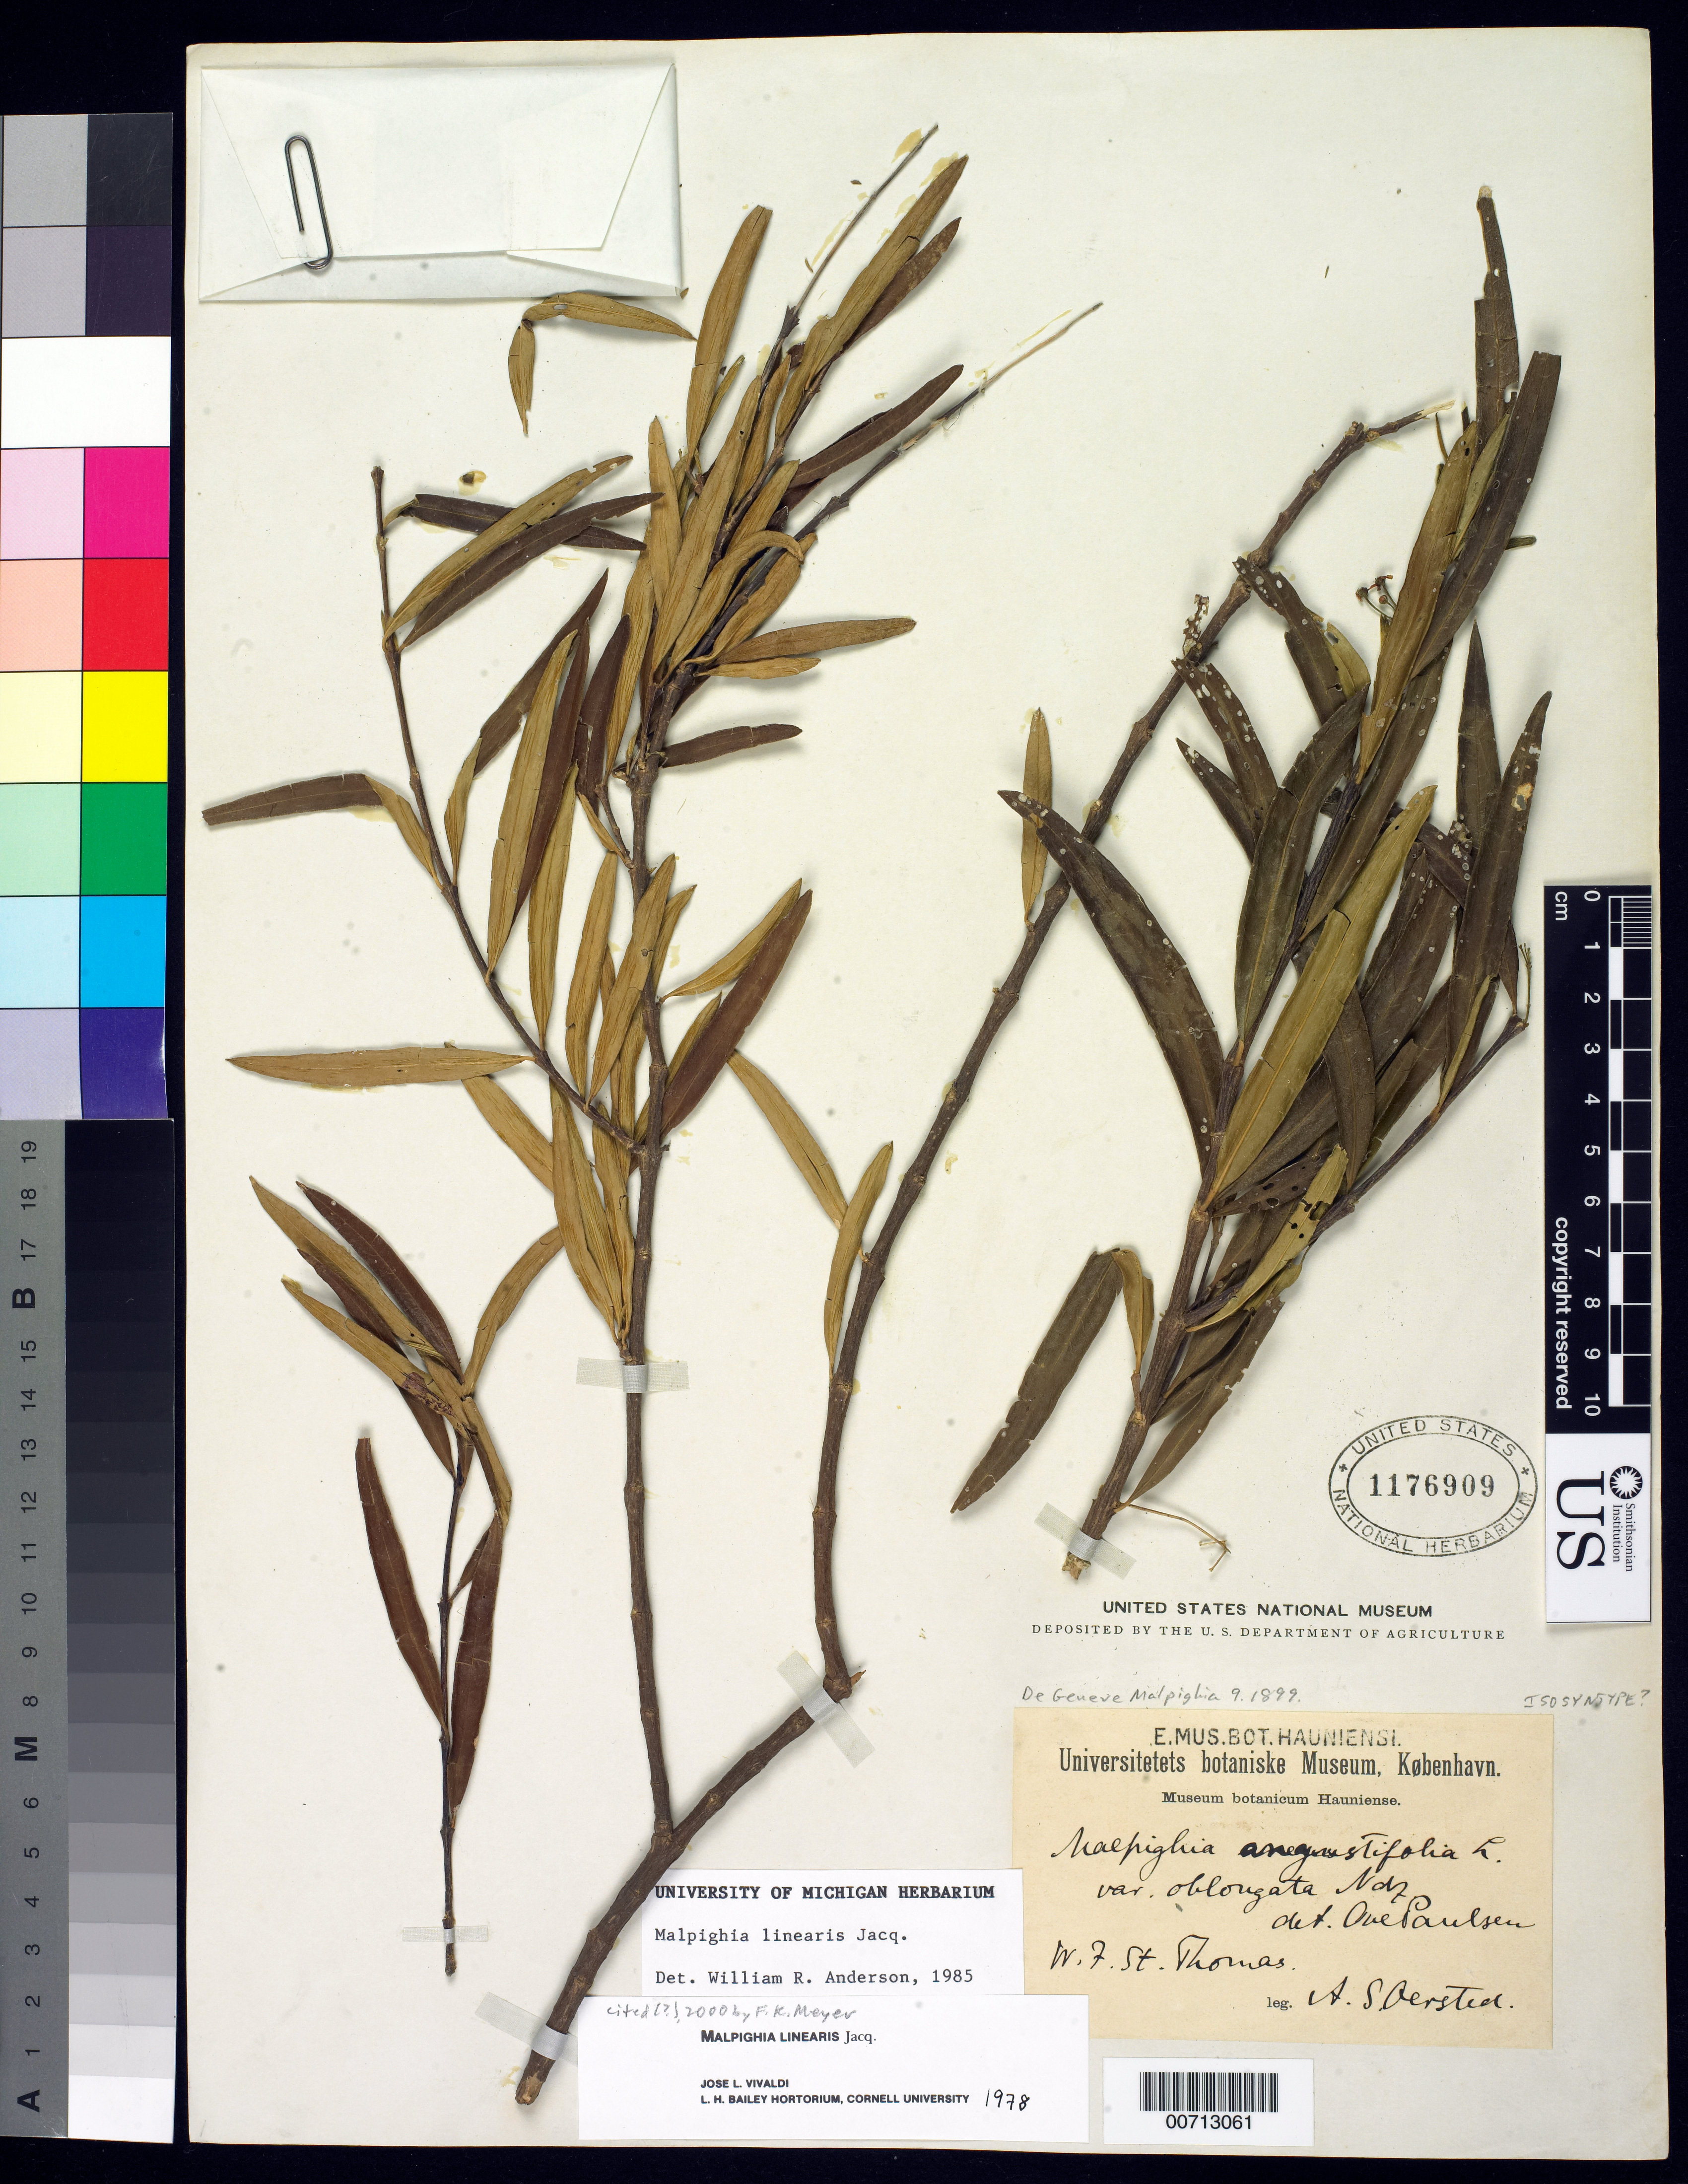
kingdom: Plantae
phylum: Tracheophyta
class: Magnoliopsida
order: Malpighiales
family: Malpighiaceae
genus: Malpighia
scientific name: Malpighia angustifolia var. oblongata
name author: Nied.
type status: Possible Isosyntype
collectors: A. S. Oersted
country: U.S. Virgin Islands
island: St. Thomas Island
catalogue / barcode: US 1176909